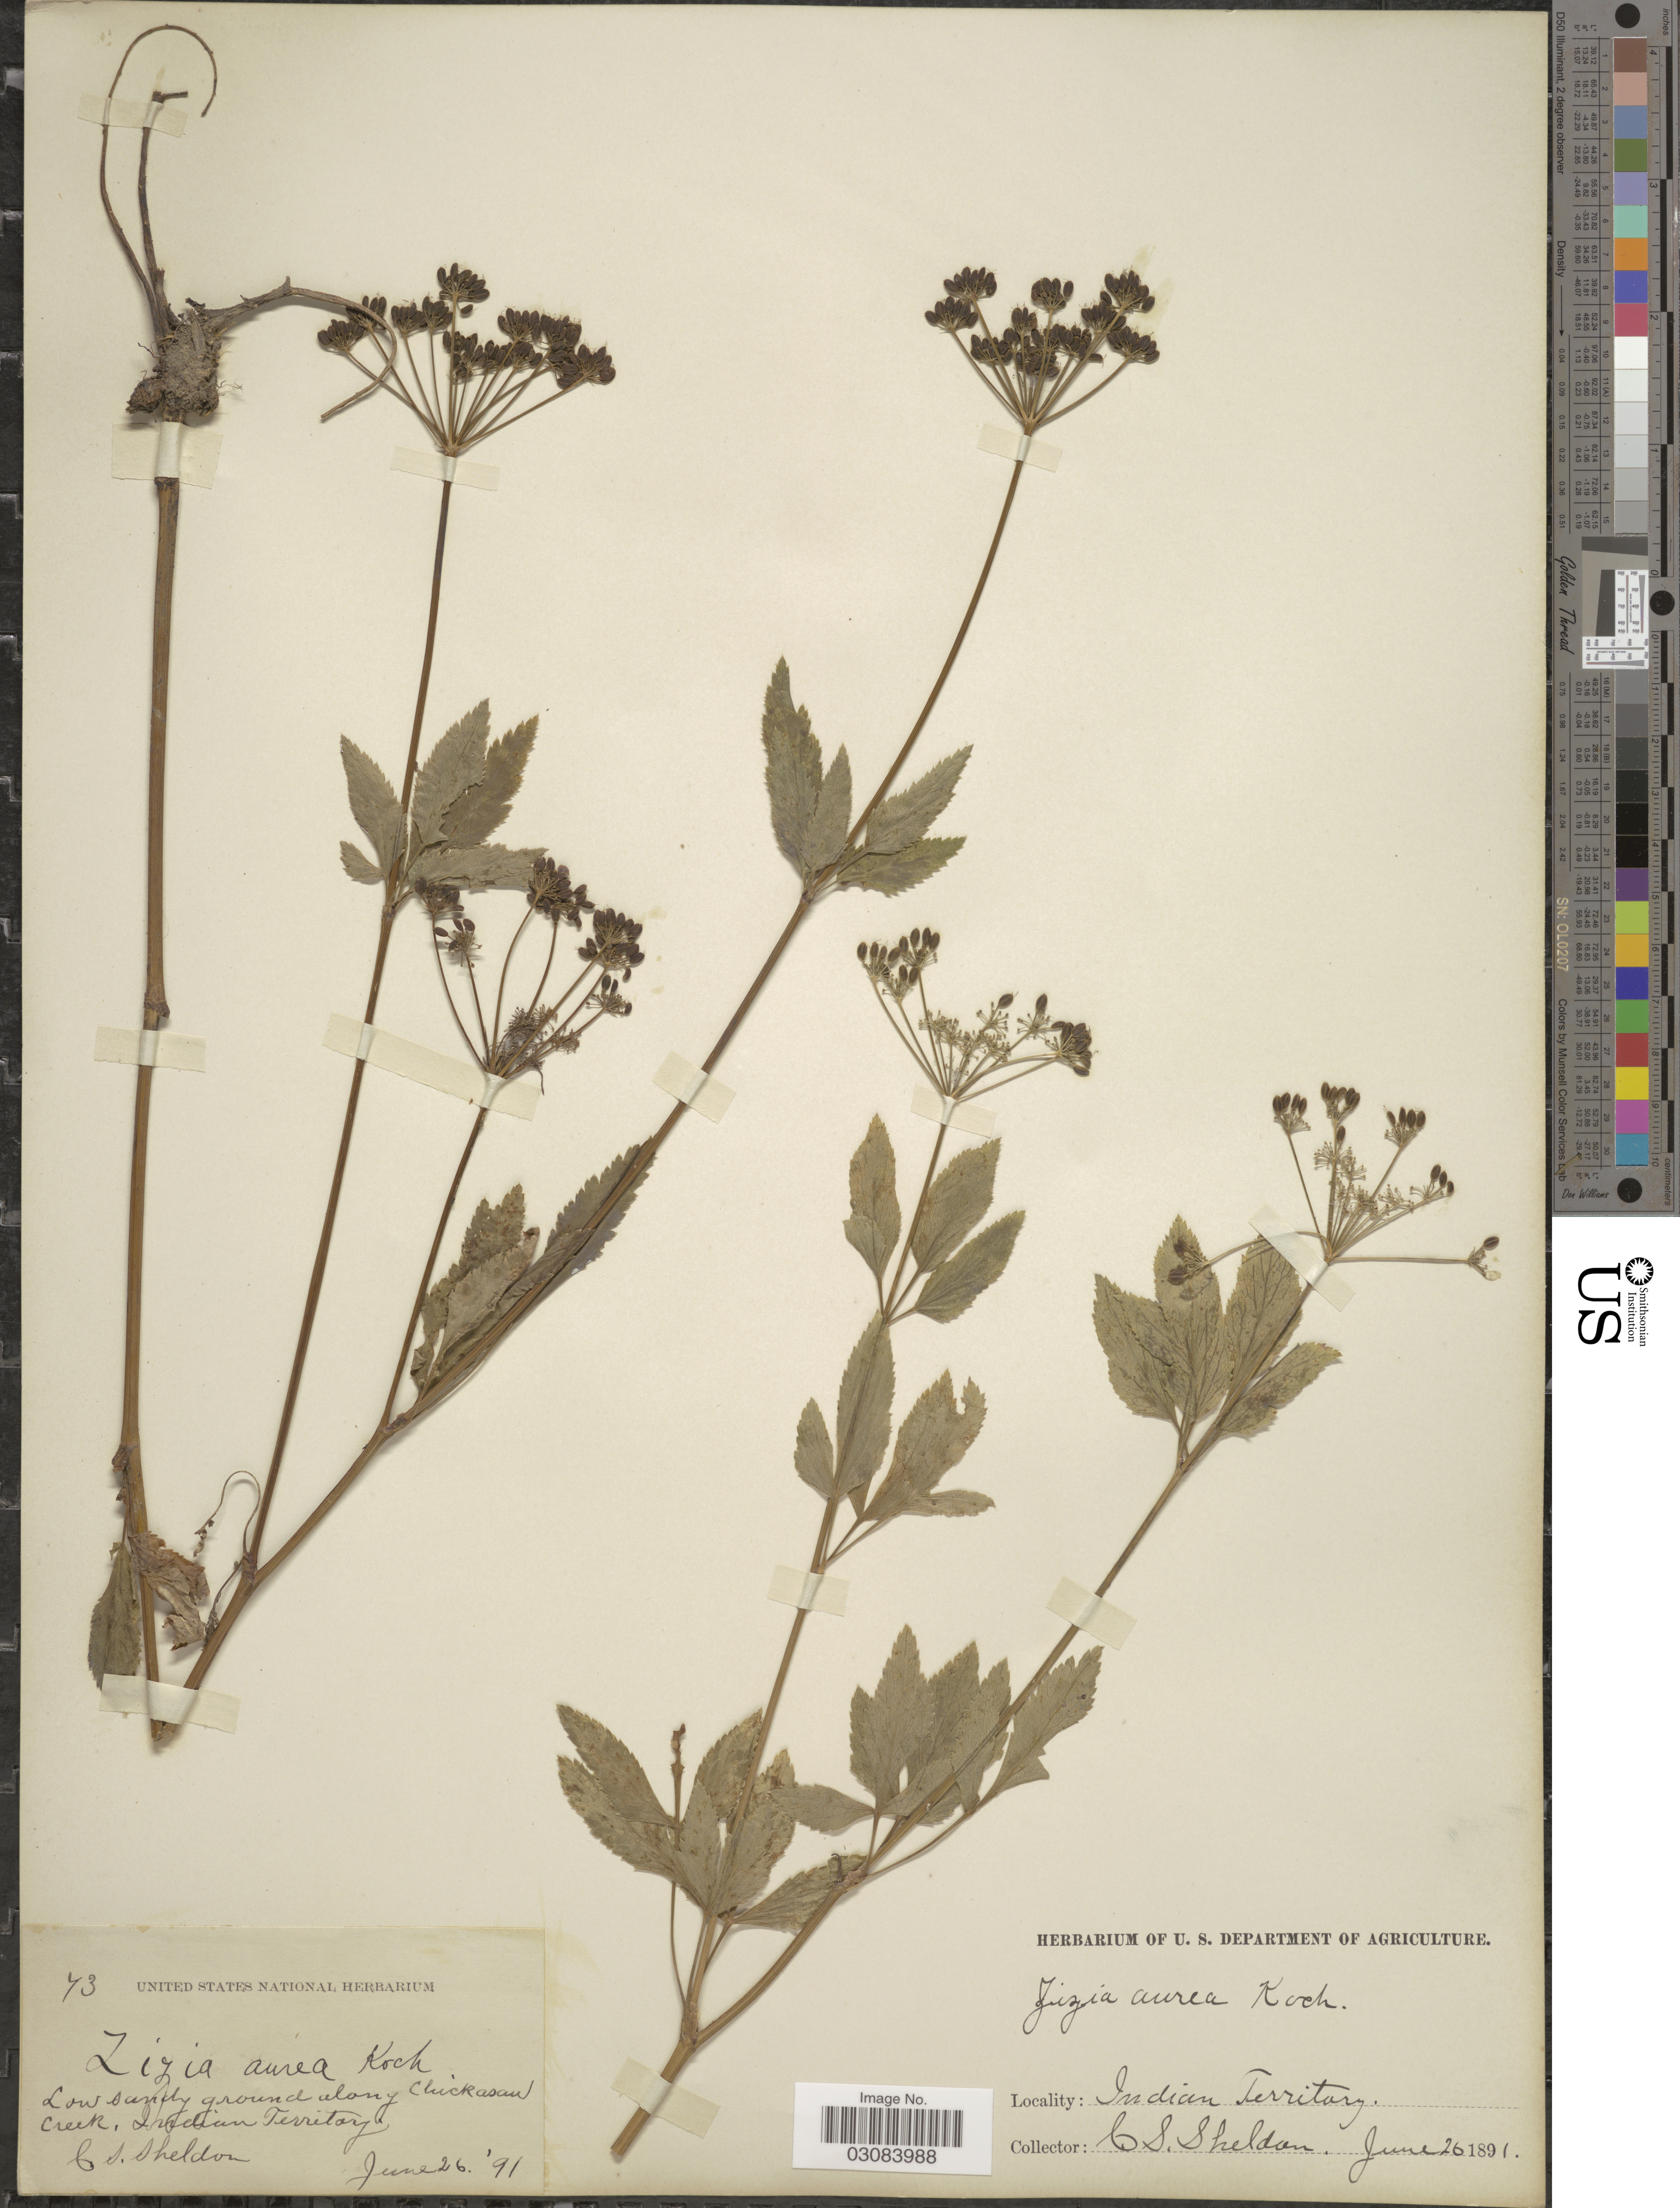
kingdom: Plantae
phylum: Tracheophyta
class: Magnoliopsida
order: Apiales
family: Apiaceae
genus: Zizia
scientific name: Zizia aurea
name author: (L.) Koch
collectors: C. S. Sheldon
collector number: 73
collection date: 1891-06-26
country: United States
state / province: Oklahoma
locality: Low sandy ground along Chickasaw Creek, Indian Territory.